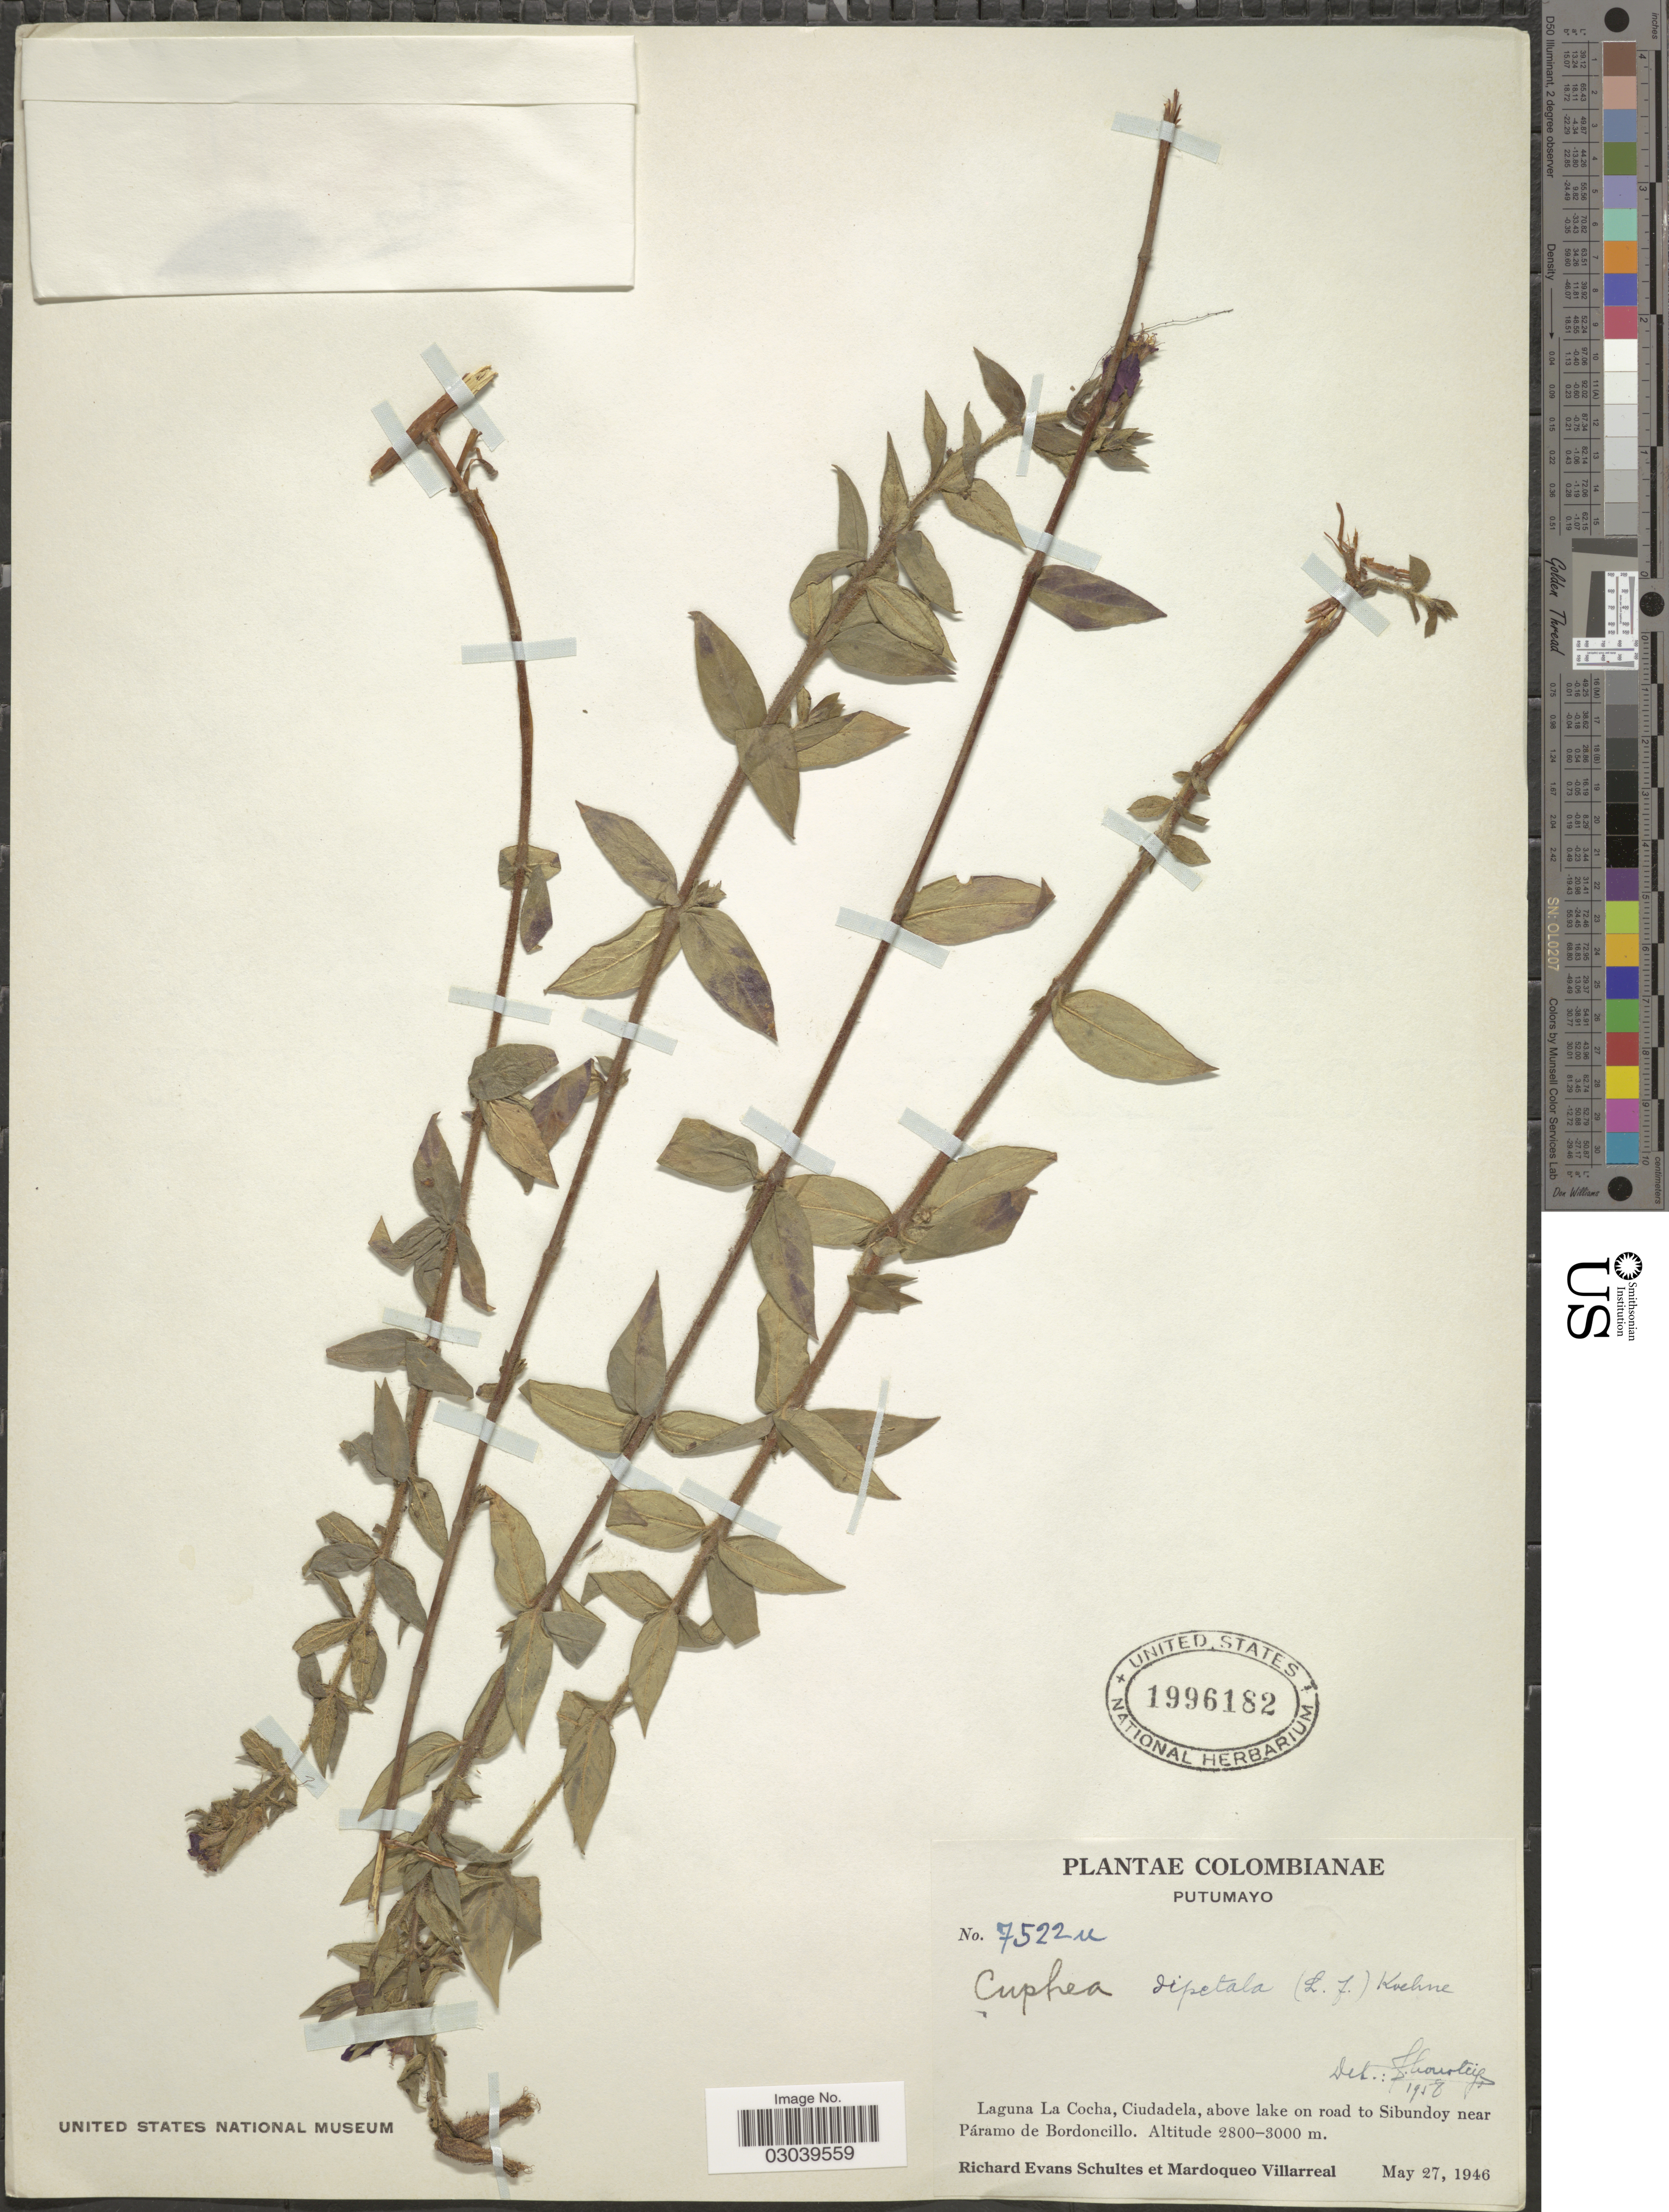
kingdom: Plantae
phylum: Tracheophyta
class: Magnoliopsida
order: Myrtales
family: Lythraceae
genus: Cuphea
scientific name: Cuphea dipetala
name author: (L. f.) Koehne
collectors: R. E. Schultes & M. Villarreal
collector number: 7522u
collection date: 1946-05-27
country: Colombia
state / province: Putumayo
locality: Laguna La Cocha, Ciudadela, above lake on road to Sibundoy near Páramo de Bordoncillo.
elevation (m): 2800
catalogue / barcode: US 1996182